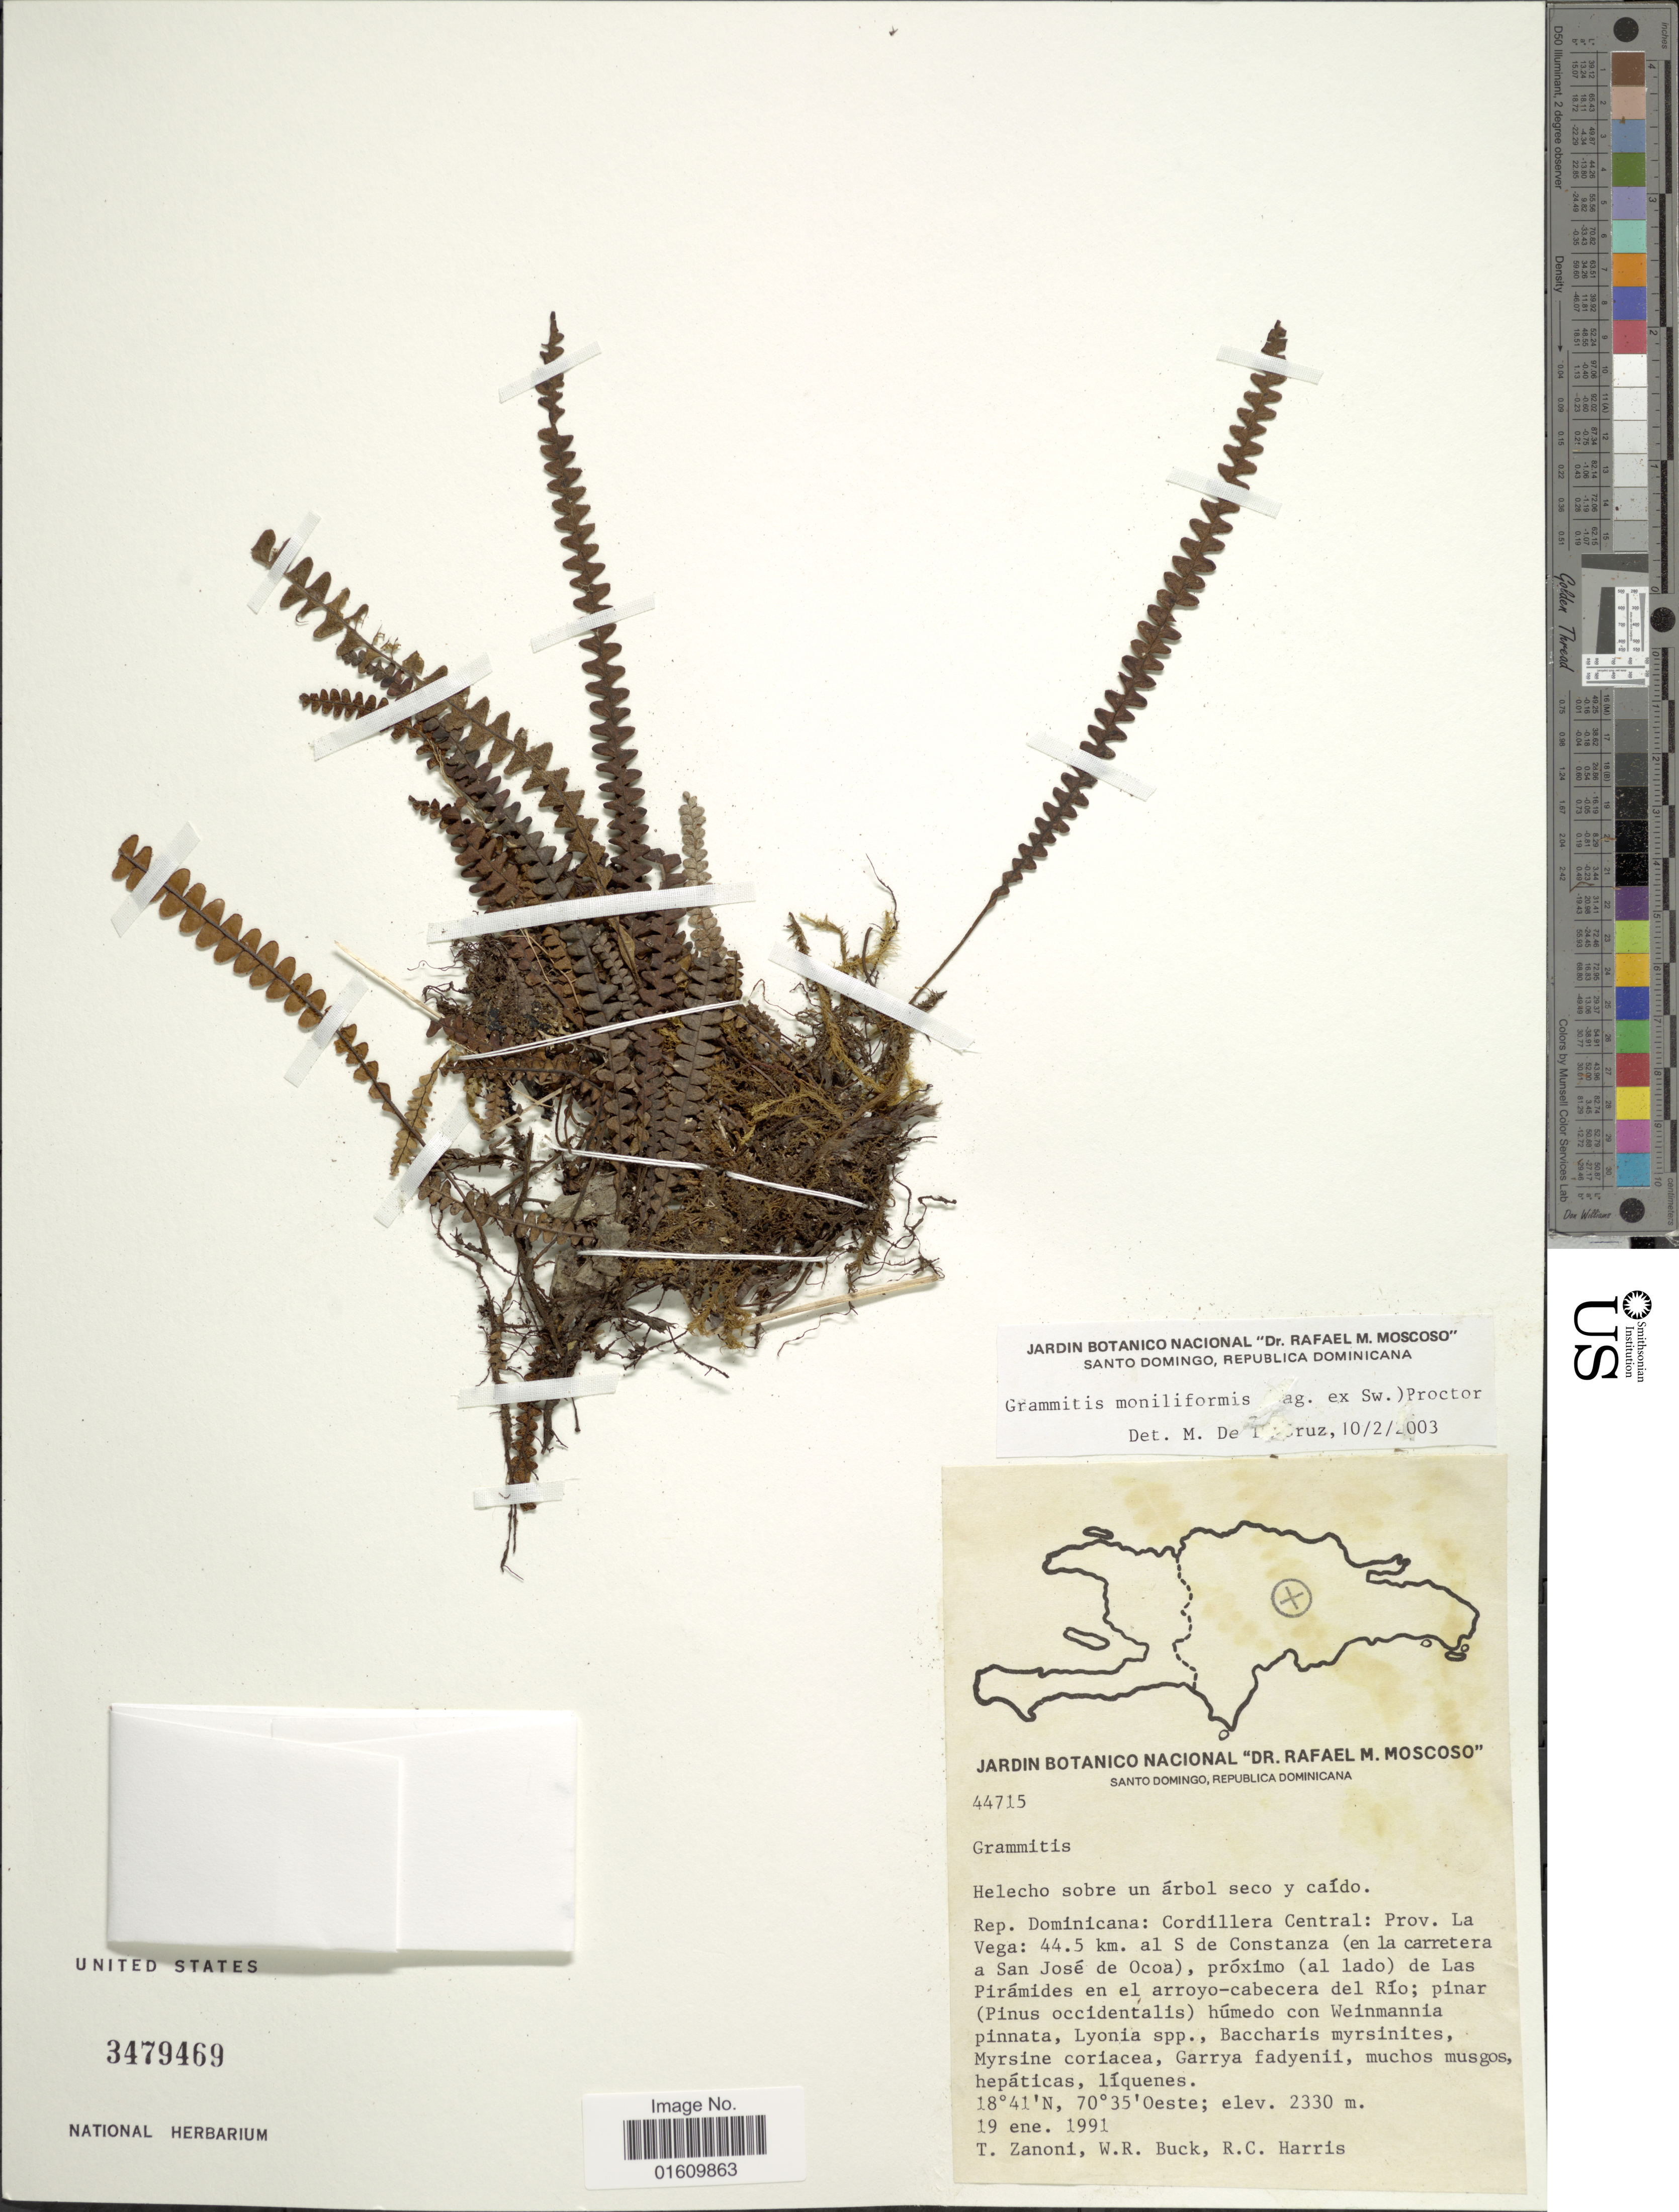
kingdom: Plantae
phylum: Tracheophyta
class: Polypodiopsida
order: Polypodiales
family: Polypodiaceae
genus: Melpomene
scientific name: Melpomene moniliformis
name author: (Lag. ex Sw.) A.R. Sm. & R.C. Moran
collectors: T. A. Zanoni, W. R. Buck & R. C. Harris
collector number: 44715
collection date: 1991-01-19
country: Dominican Republic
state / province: La Vega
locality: Rep. Dominicana: Cordillera Central: Prov. La Vega: 44.5 km. al S de Costanza ( en la Carretera a San Jose de Ocoa), proximo ( al lado ) de als Piramides en el arroyo-cabecera del Rio.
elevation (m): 2330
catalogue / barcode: US 3479469